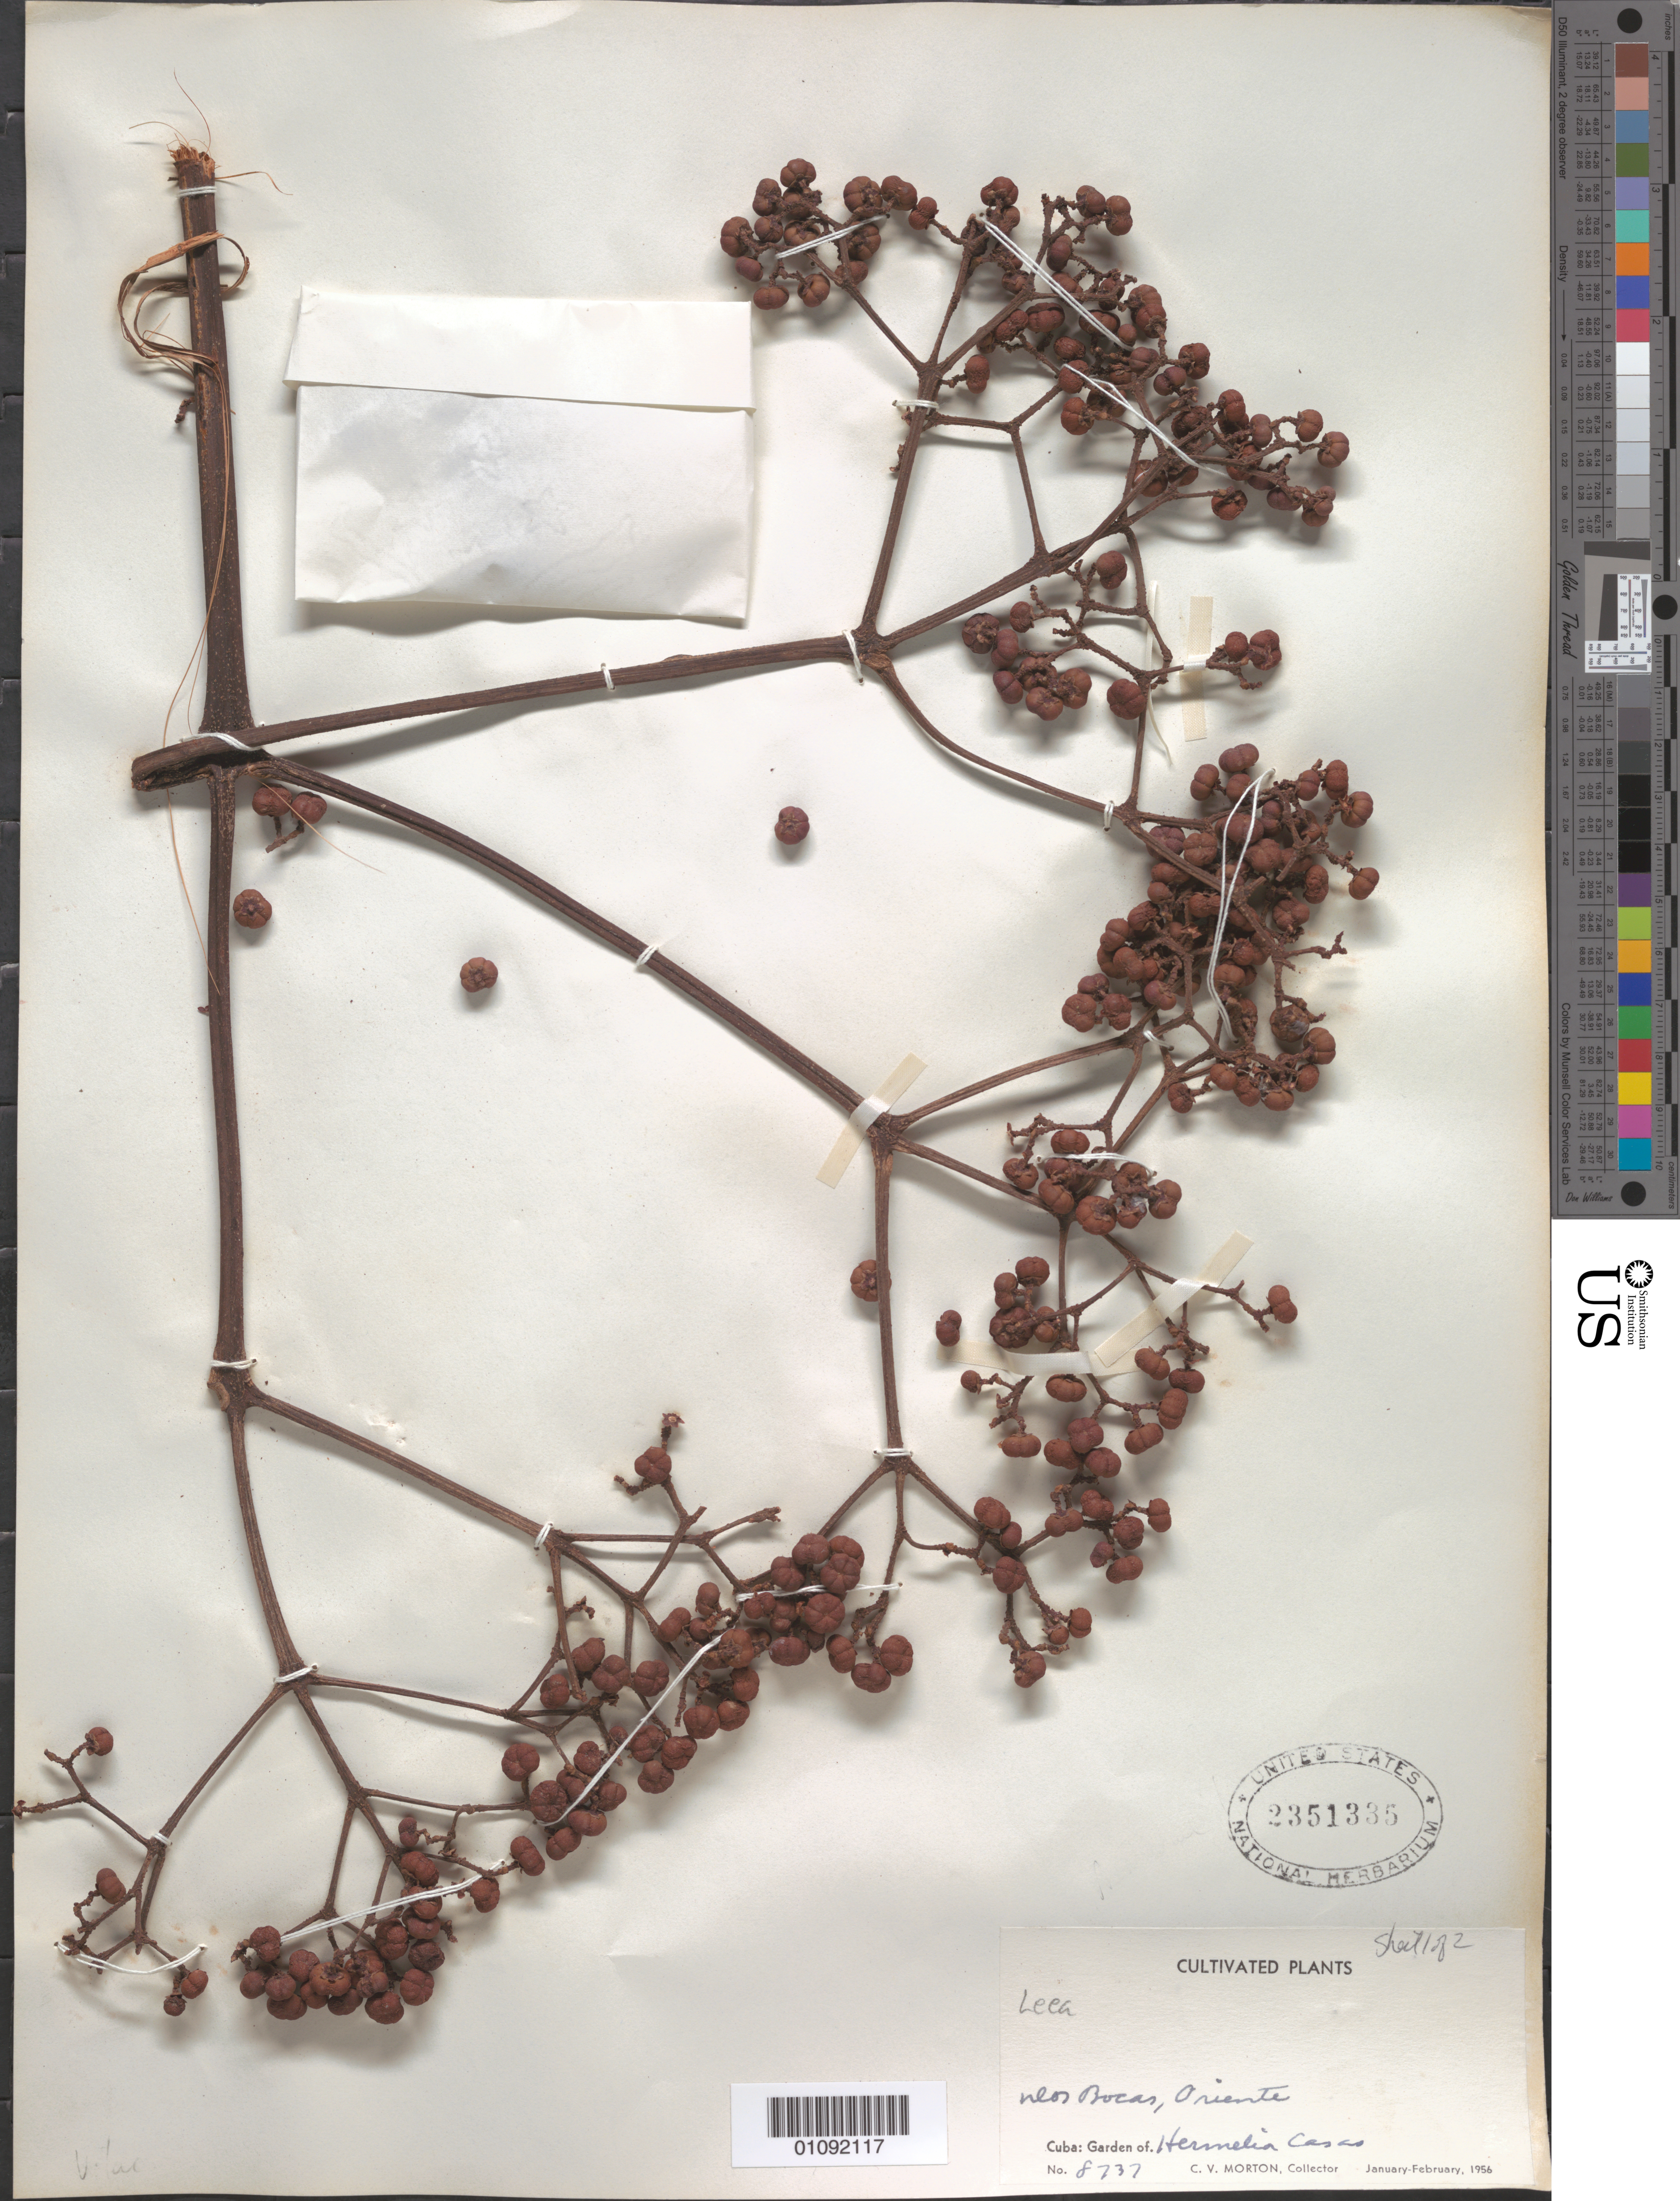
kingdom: Plantae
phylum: Tracheophyta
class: Magnoliopsida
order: Vitales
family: Vitaceae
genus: Leea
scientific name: Leea sp.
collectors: C. V. Morton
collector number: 8737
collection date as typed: Jan 1956 to -- Feb 1956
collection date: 1956-01/1956-02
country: Cuba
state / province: Holguín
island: Cuba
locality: near Bocas, Oriente Garden of Hermelia Casas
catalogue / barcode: US 2351335